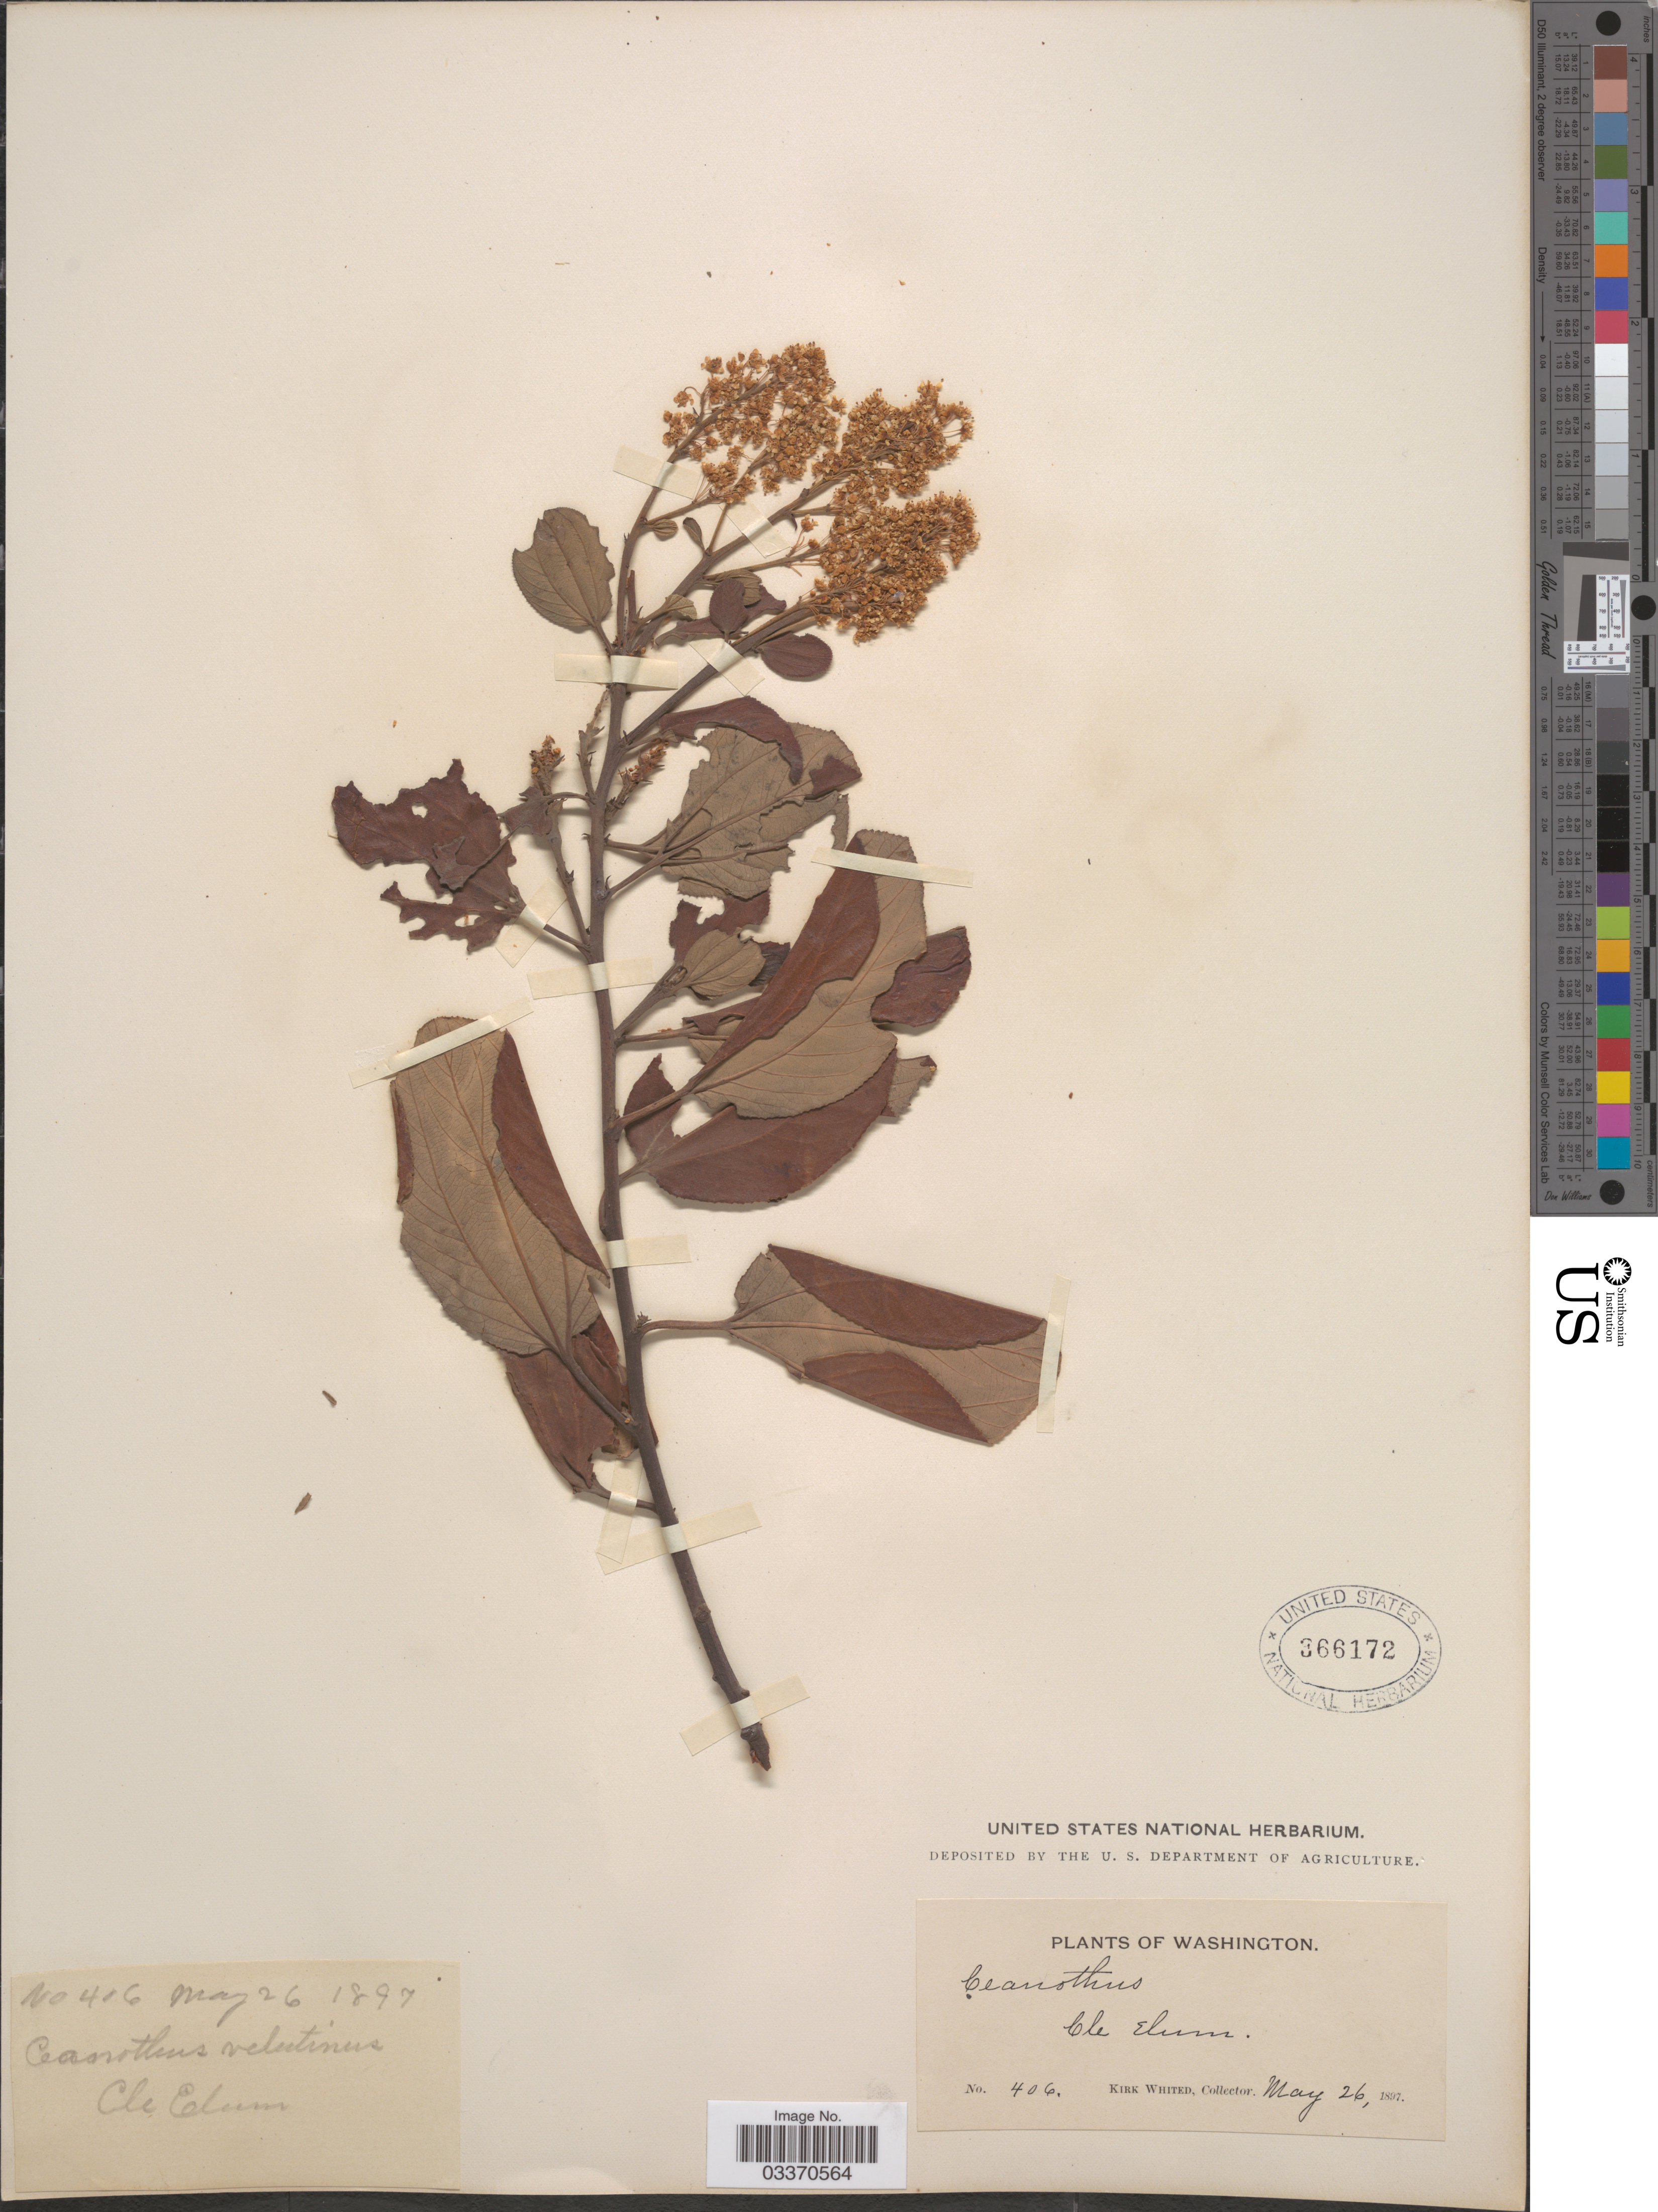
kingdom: Plantae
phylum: Tracheophyta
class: Magnoliopsida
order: Rosales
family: Rhamnaceae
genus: Ceanothus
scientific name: Ceanothus velutinus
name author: Douglas ex Hook.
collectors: K. Whited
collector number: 406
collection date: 1897-05-26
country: United States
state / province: Washington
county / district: Kittitas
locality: Cle Elum.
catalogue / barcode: US 366172